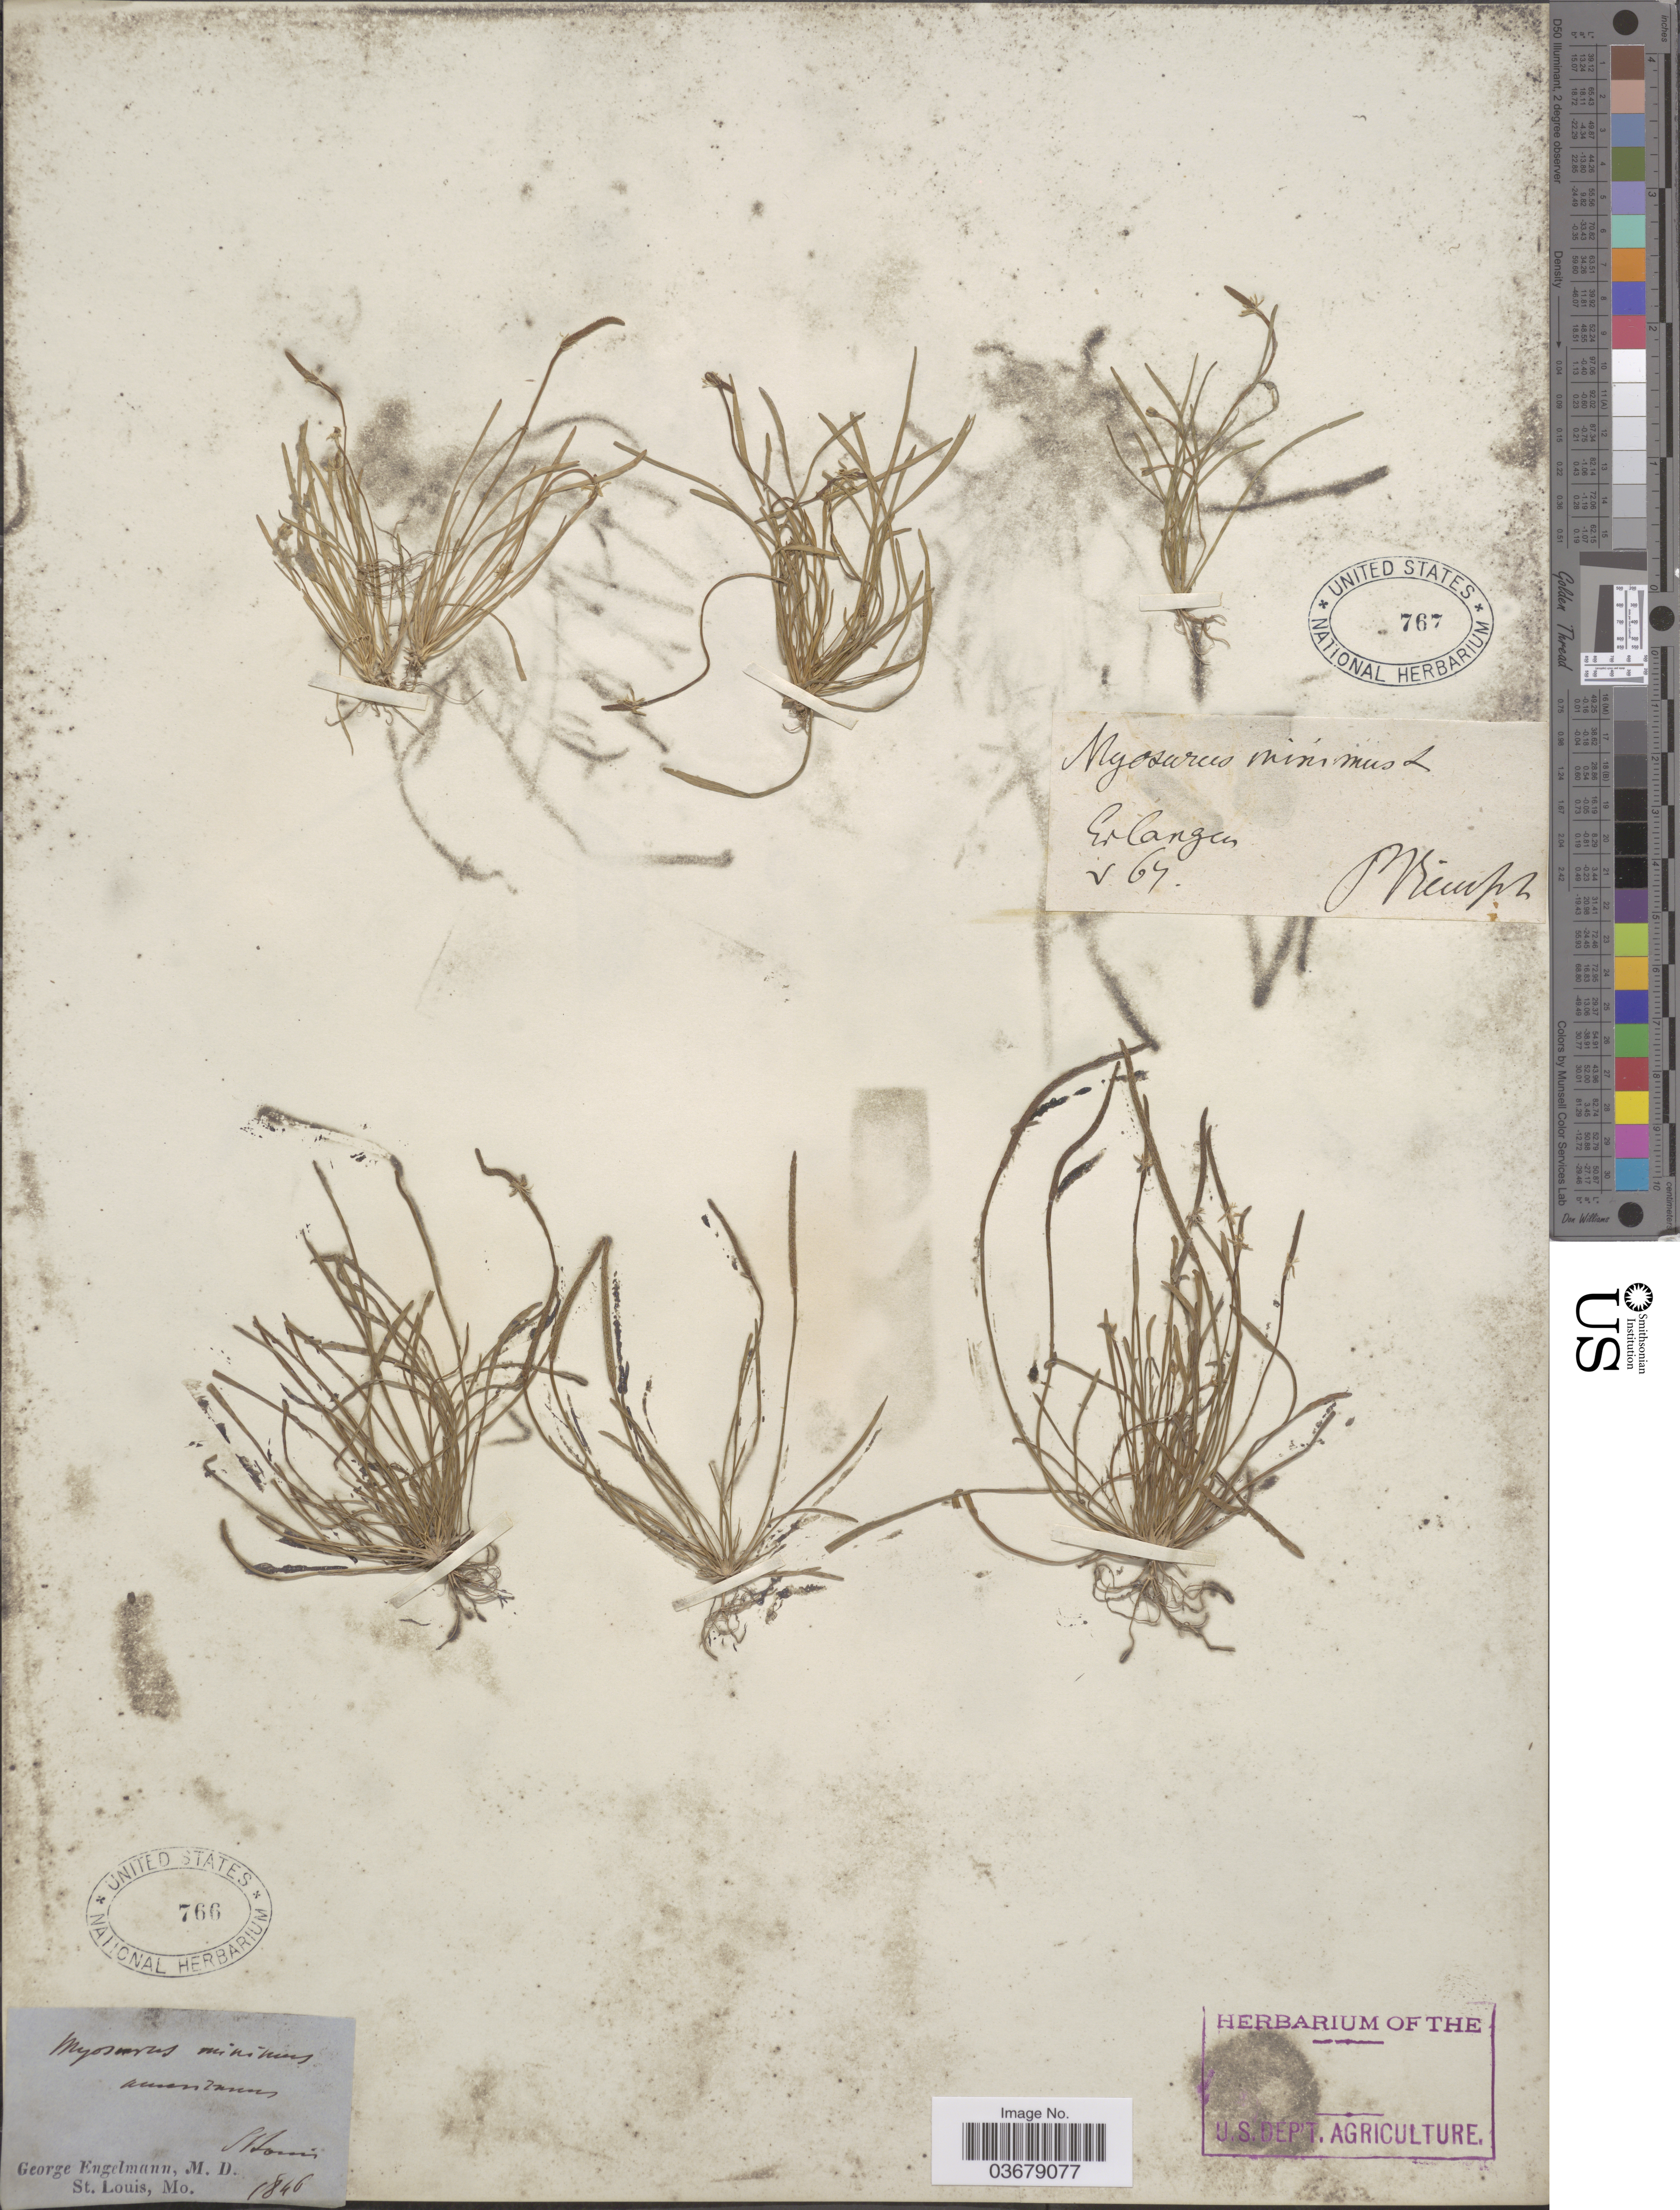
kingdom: Plantae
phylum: Tracheophyta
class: Magnoliopsida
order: Ranunculales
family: Ranunculaceae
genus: Myosurus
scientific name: Myosurus minimus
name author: L.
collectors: G. Engelmann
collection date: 1846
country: United States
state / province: Missouri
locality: St. Louis.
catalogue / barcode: US 766-2